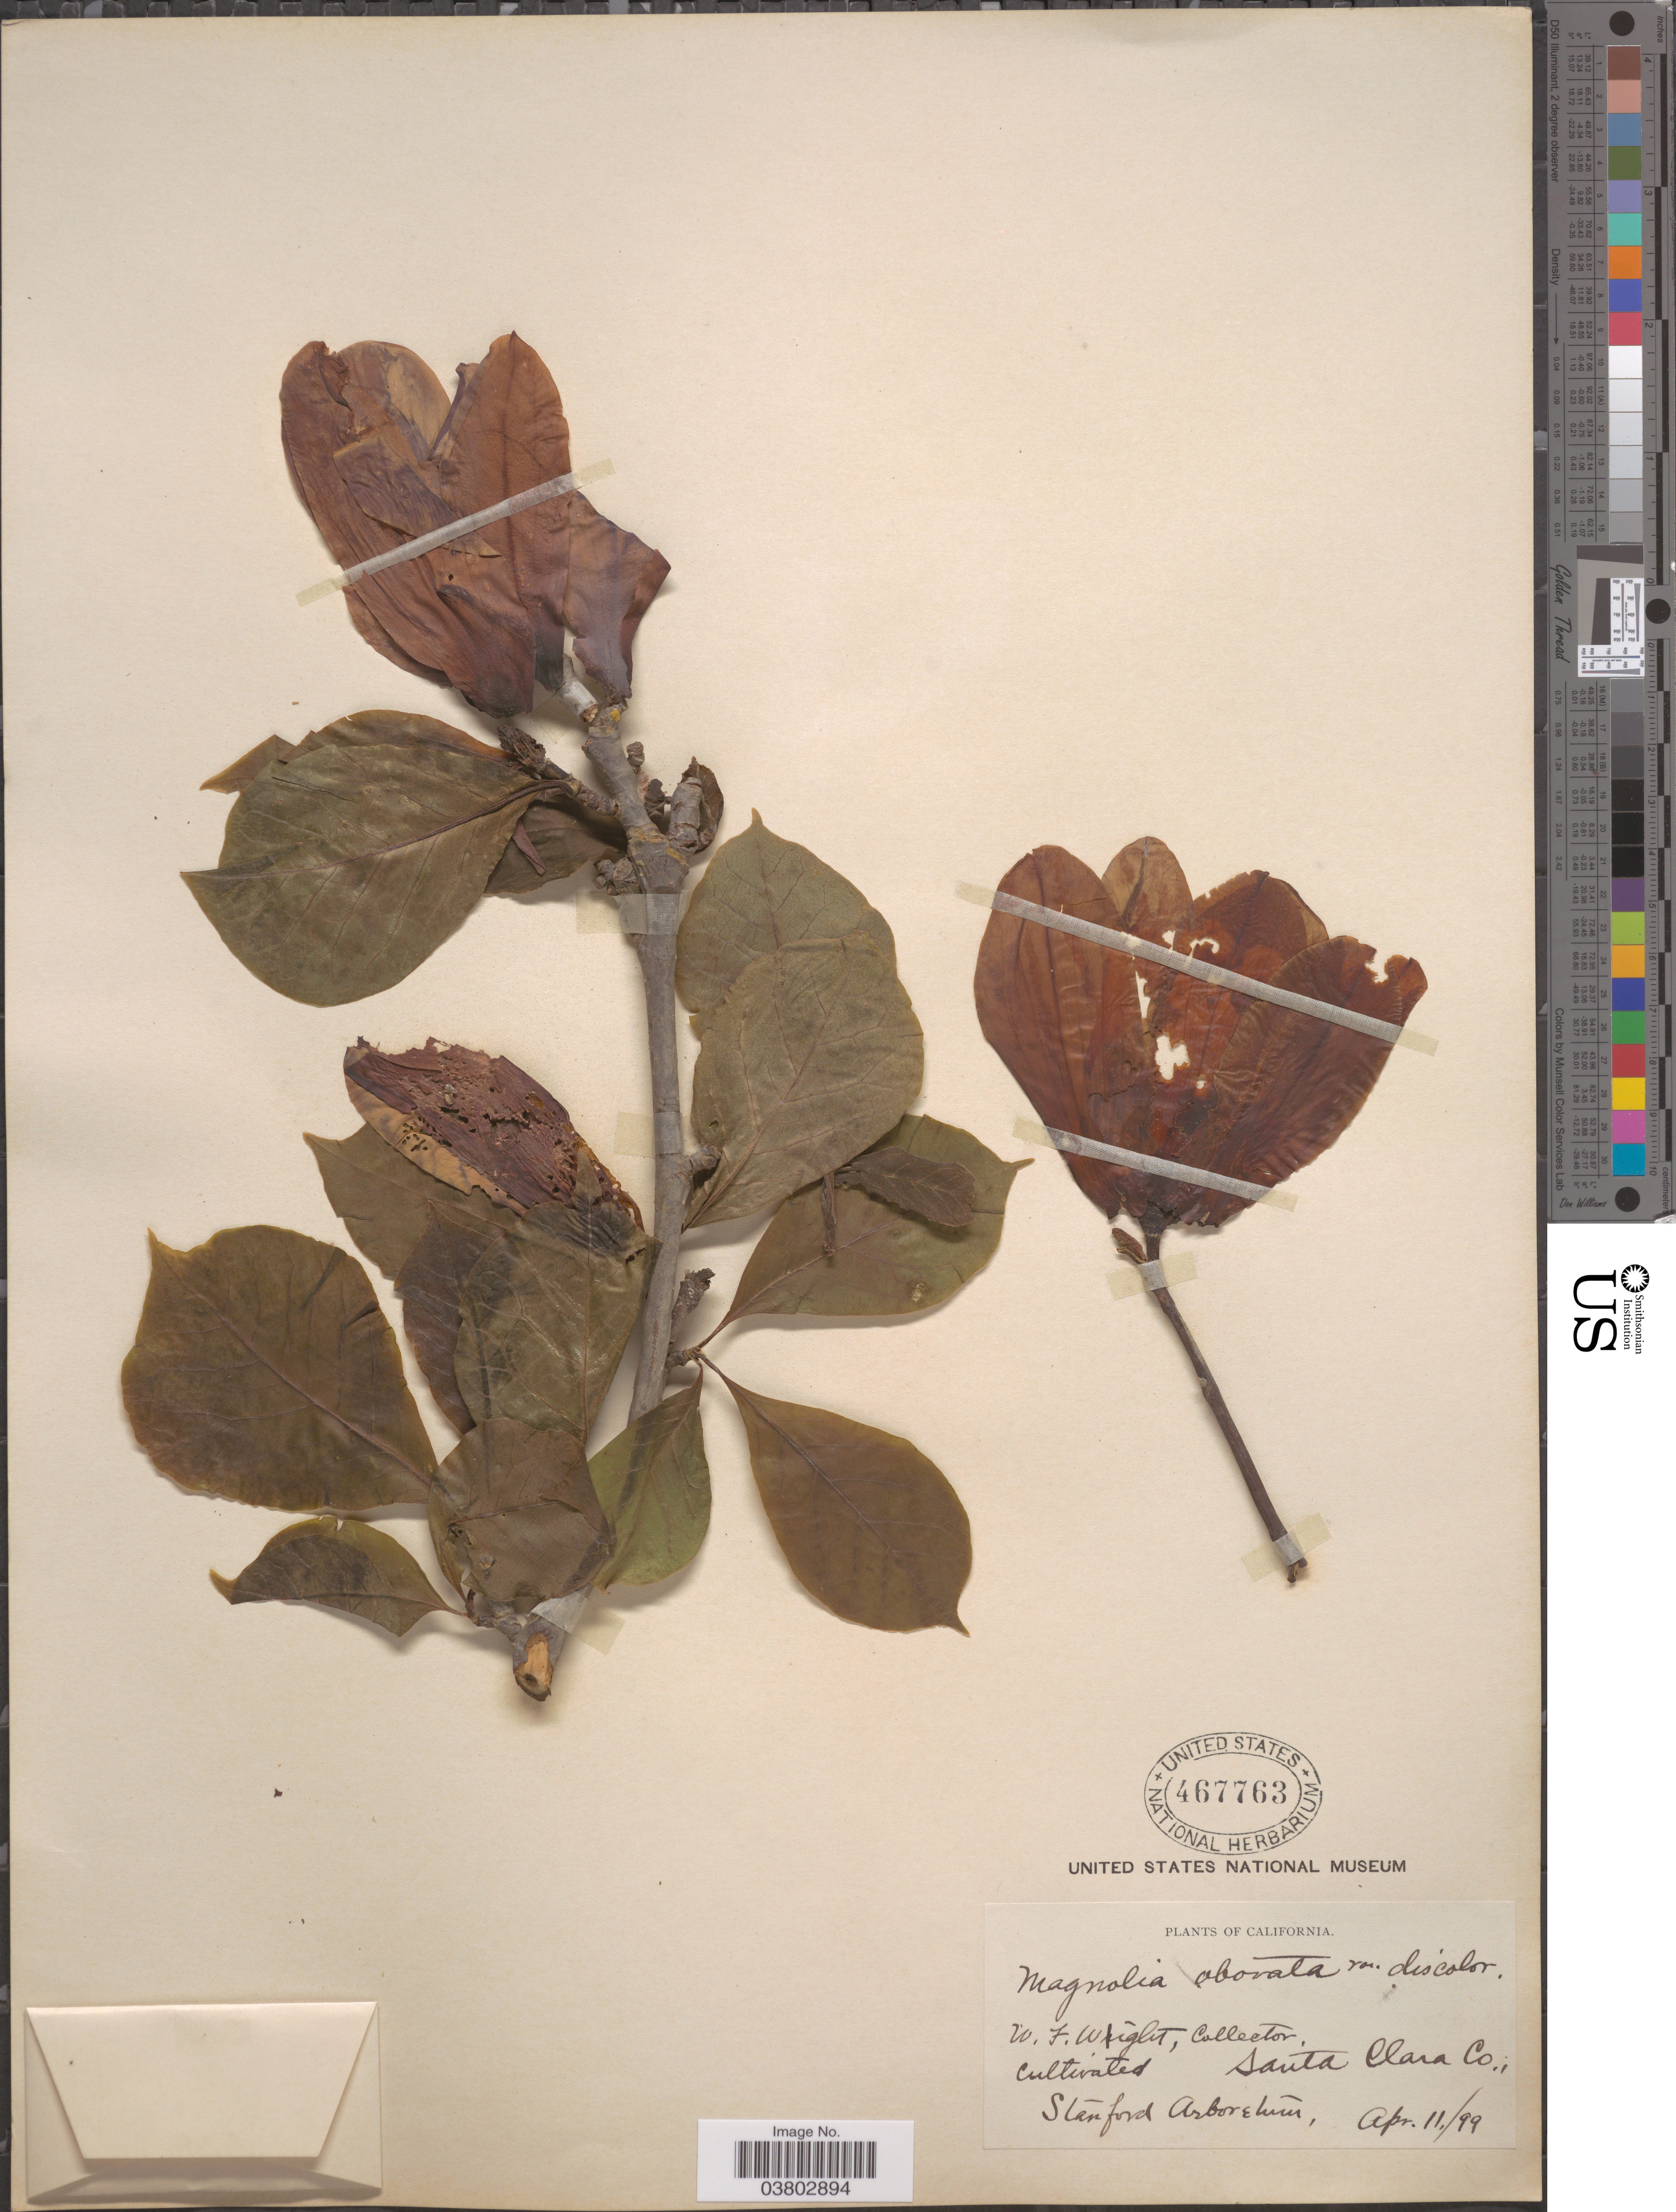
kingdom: Plantae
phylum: Tracheophyta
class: Magnoliopsida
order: Magnoliales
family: Magnoliaceae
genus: Magnolia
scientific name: Magnolia obovata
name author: Thunb.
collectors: W. Wight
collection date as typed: Transcribed d/m/y: 11/4/99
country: United States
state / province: California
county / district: Santa Clara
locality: Santa Clara Co., Stanford Arboretum.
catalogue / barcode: US 467763